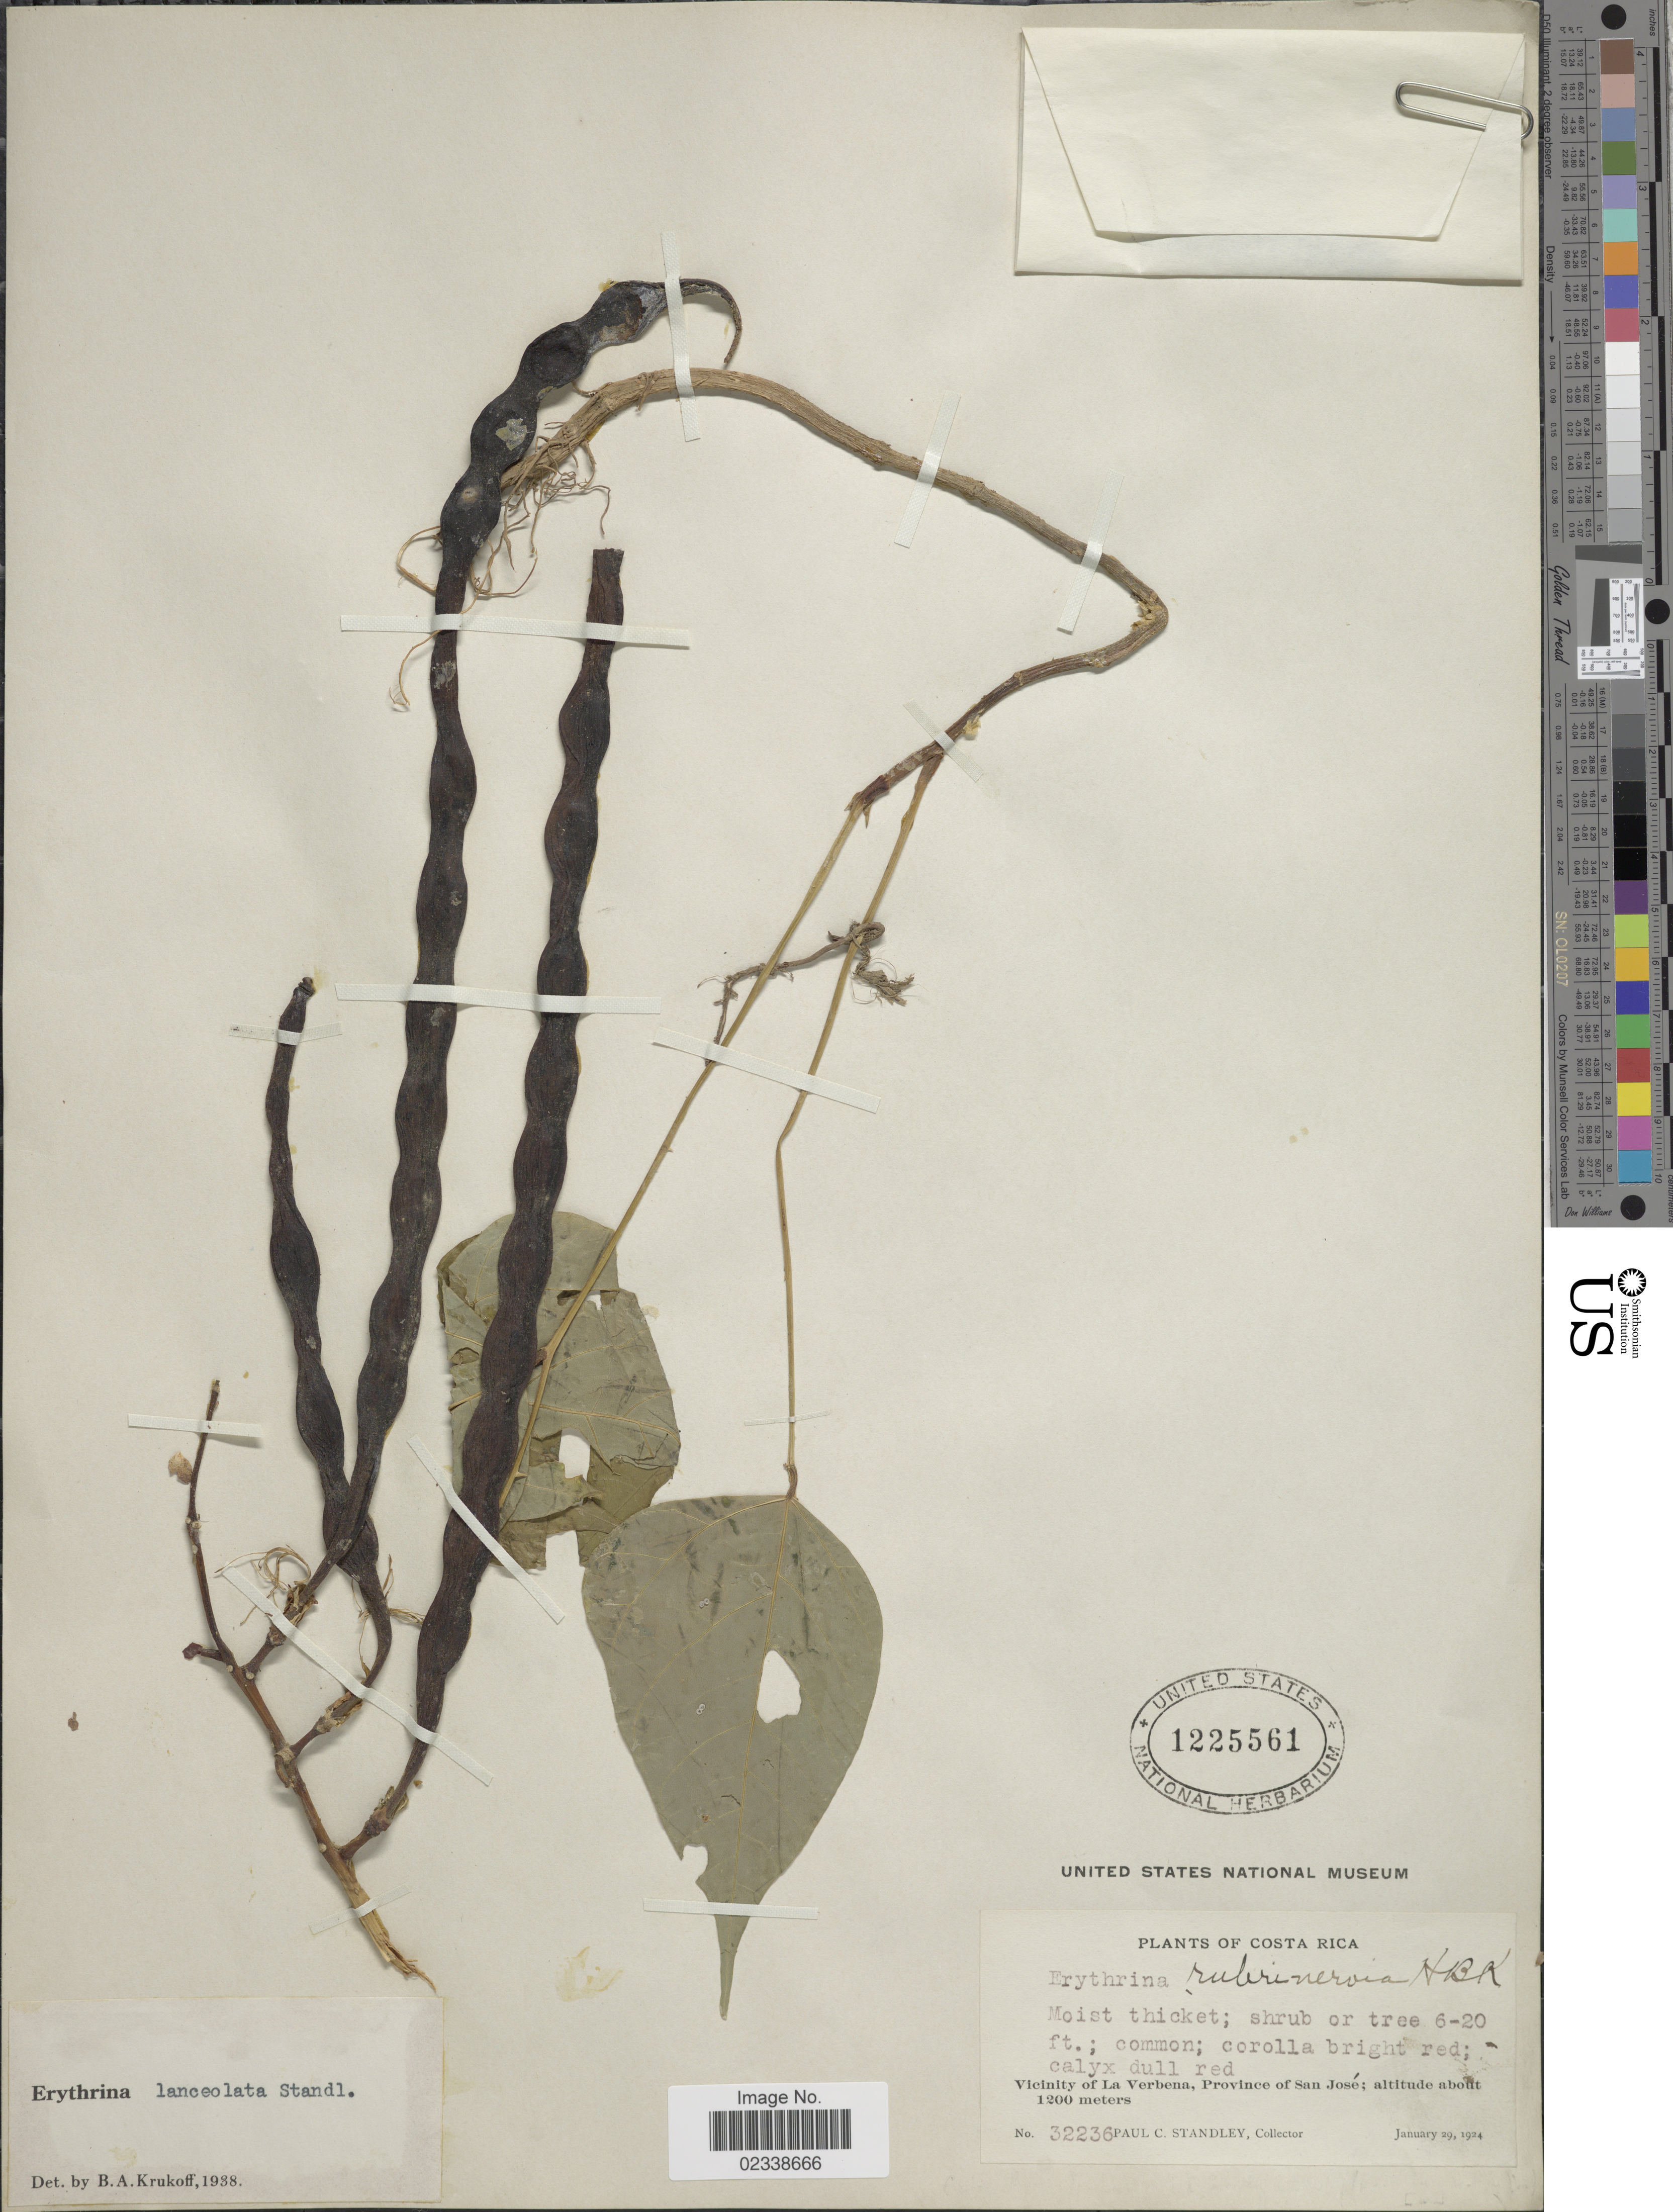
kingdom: Plantae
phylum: Tracheophyta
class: Magnoliopsida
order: Fabales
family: Fabaceae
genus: Erythrina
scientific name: Erythrina lanceolata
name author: Standl.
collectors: P. C. Standley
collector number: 32236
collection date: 1924-01-29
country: Costa Rica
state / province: San José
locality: Vicinity of La Verbena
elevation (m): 1200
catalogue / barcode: US 1225561